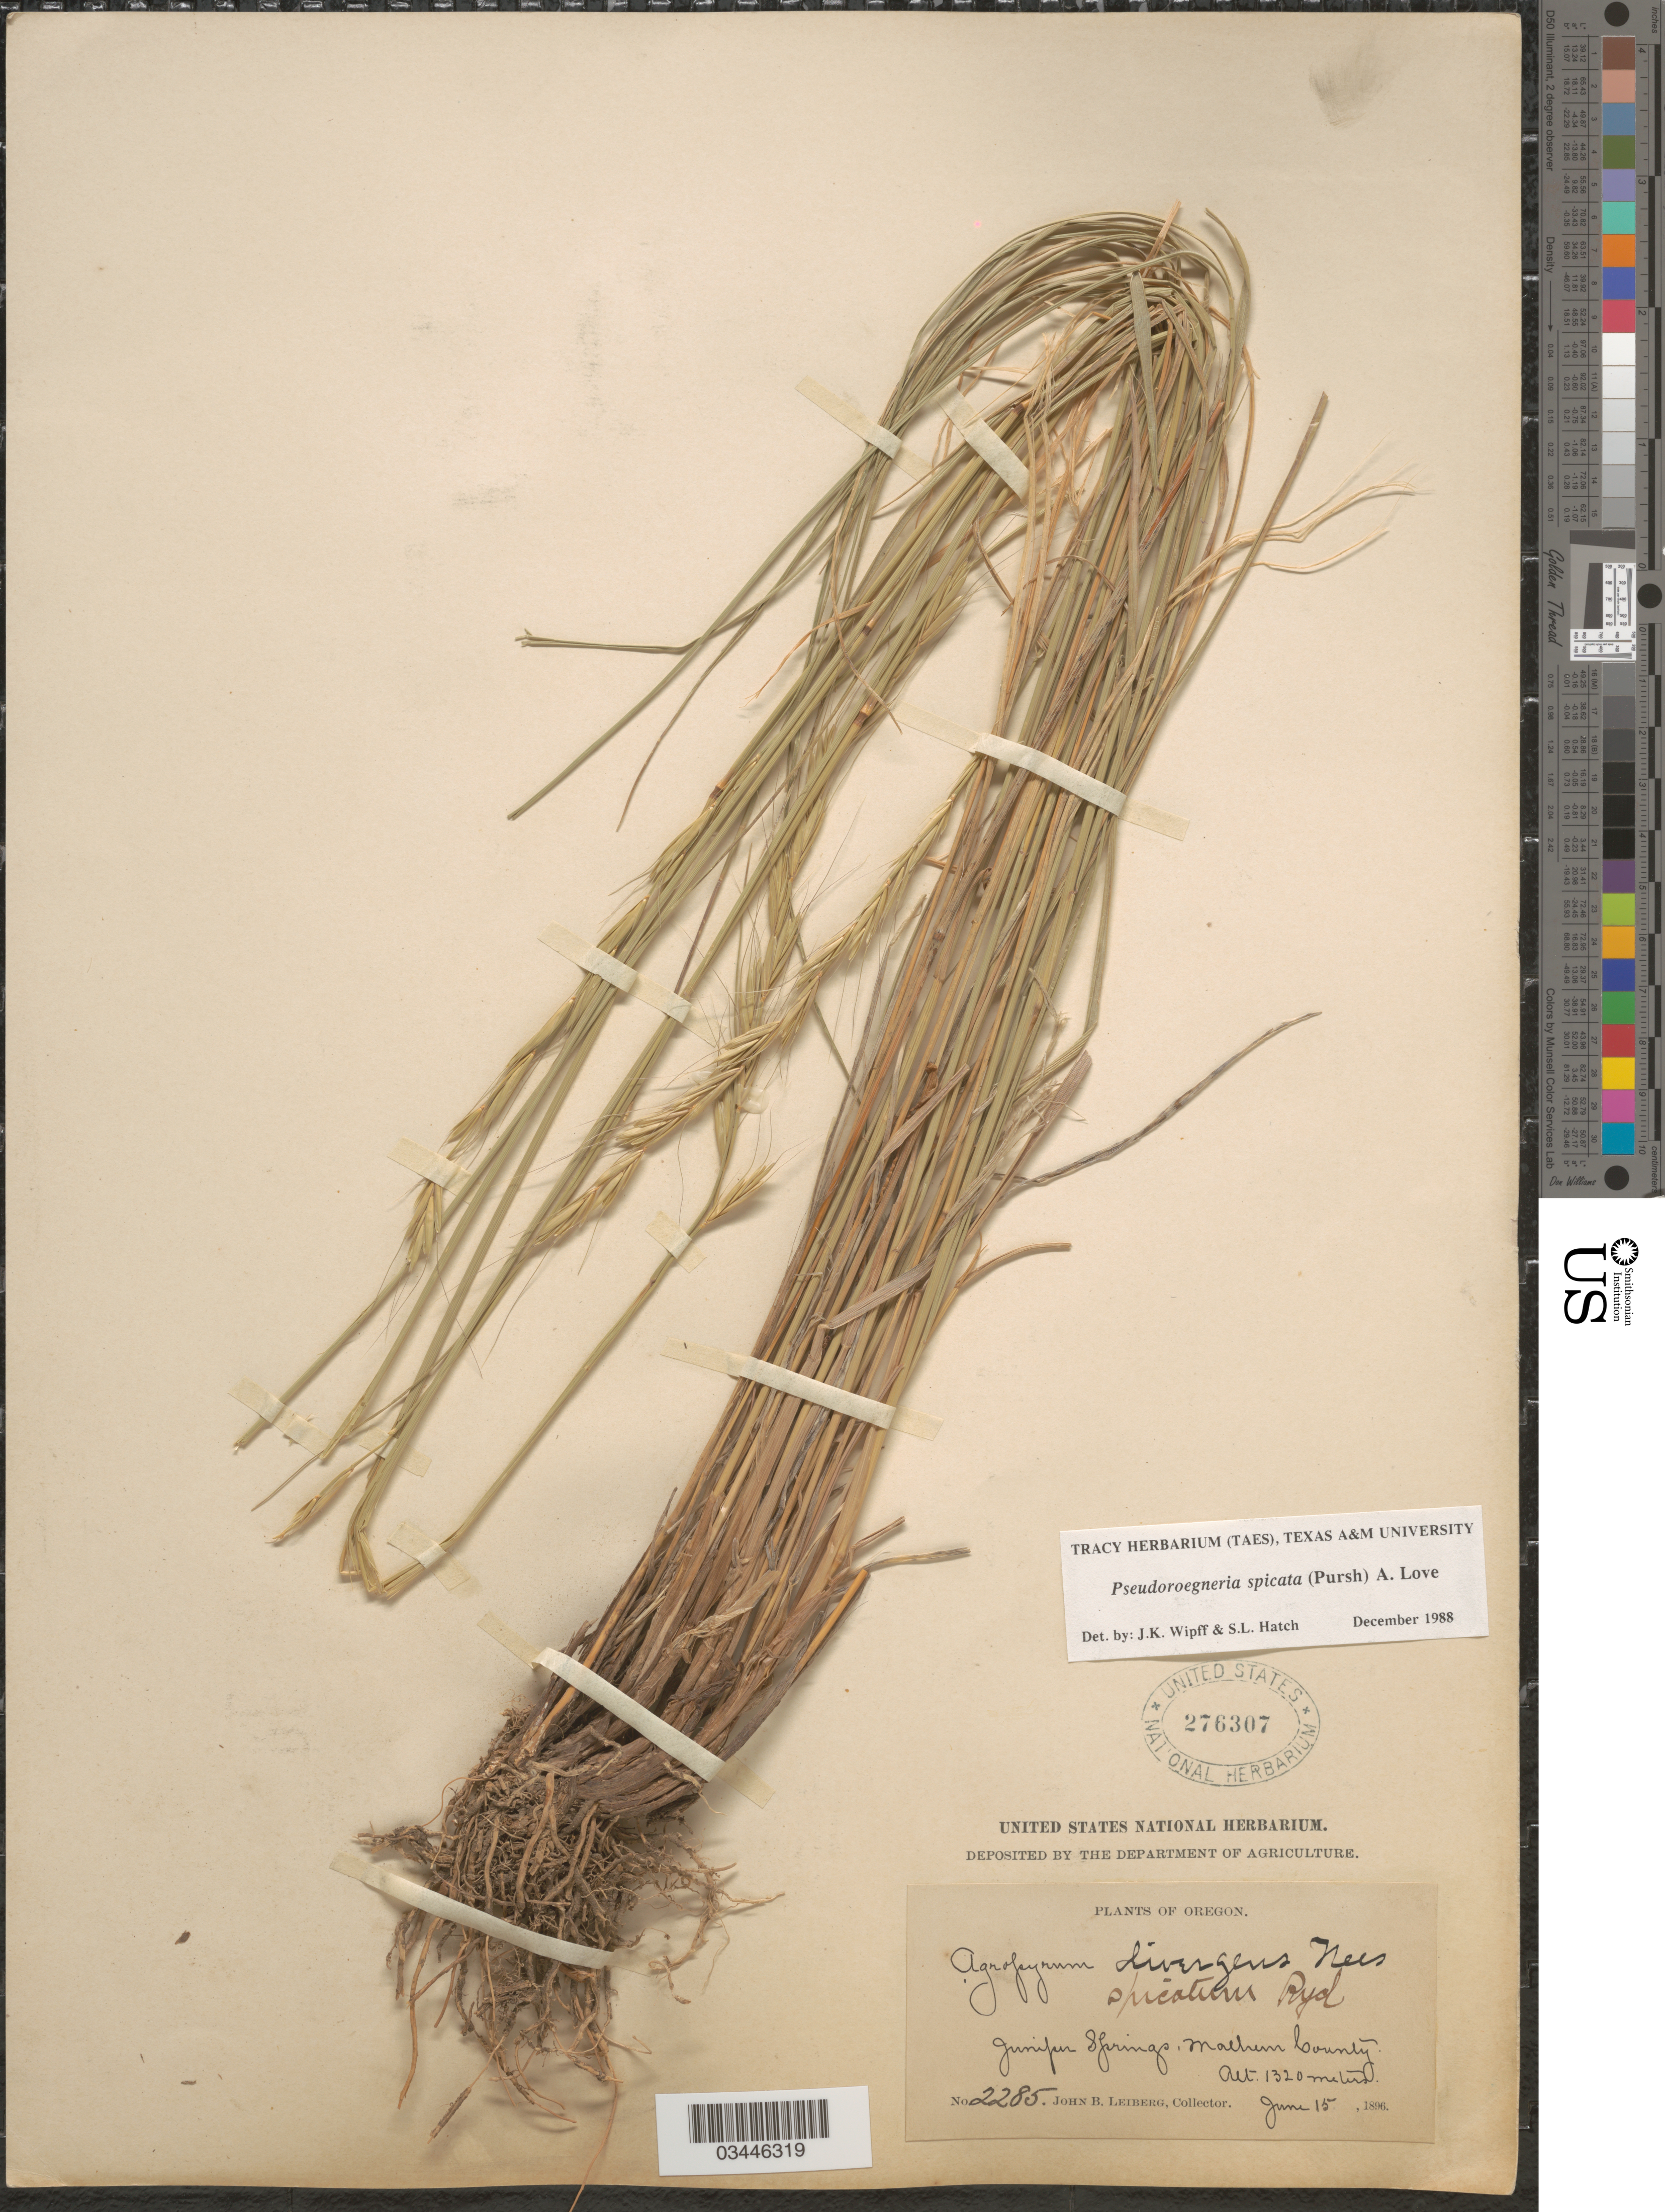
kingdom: Plantae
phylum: Tracheophyta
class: Liliopsida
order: Poales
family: Poaceae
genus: Pseudoroegneria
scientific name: Pseudoroegneria spicata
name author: (Pursh) Á. Löve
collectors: J. B. Leiberg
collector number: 2285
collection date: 1896-06-15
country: United States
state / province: Oregon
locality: Juniper Springs, Malheur County.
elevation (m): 1320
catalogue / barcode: US 276307